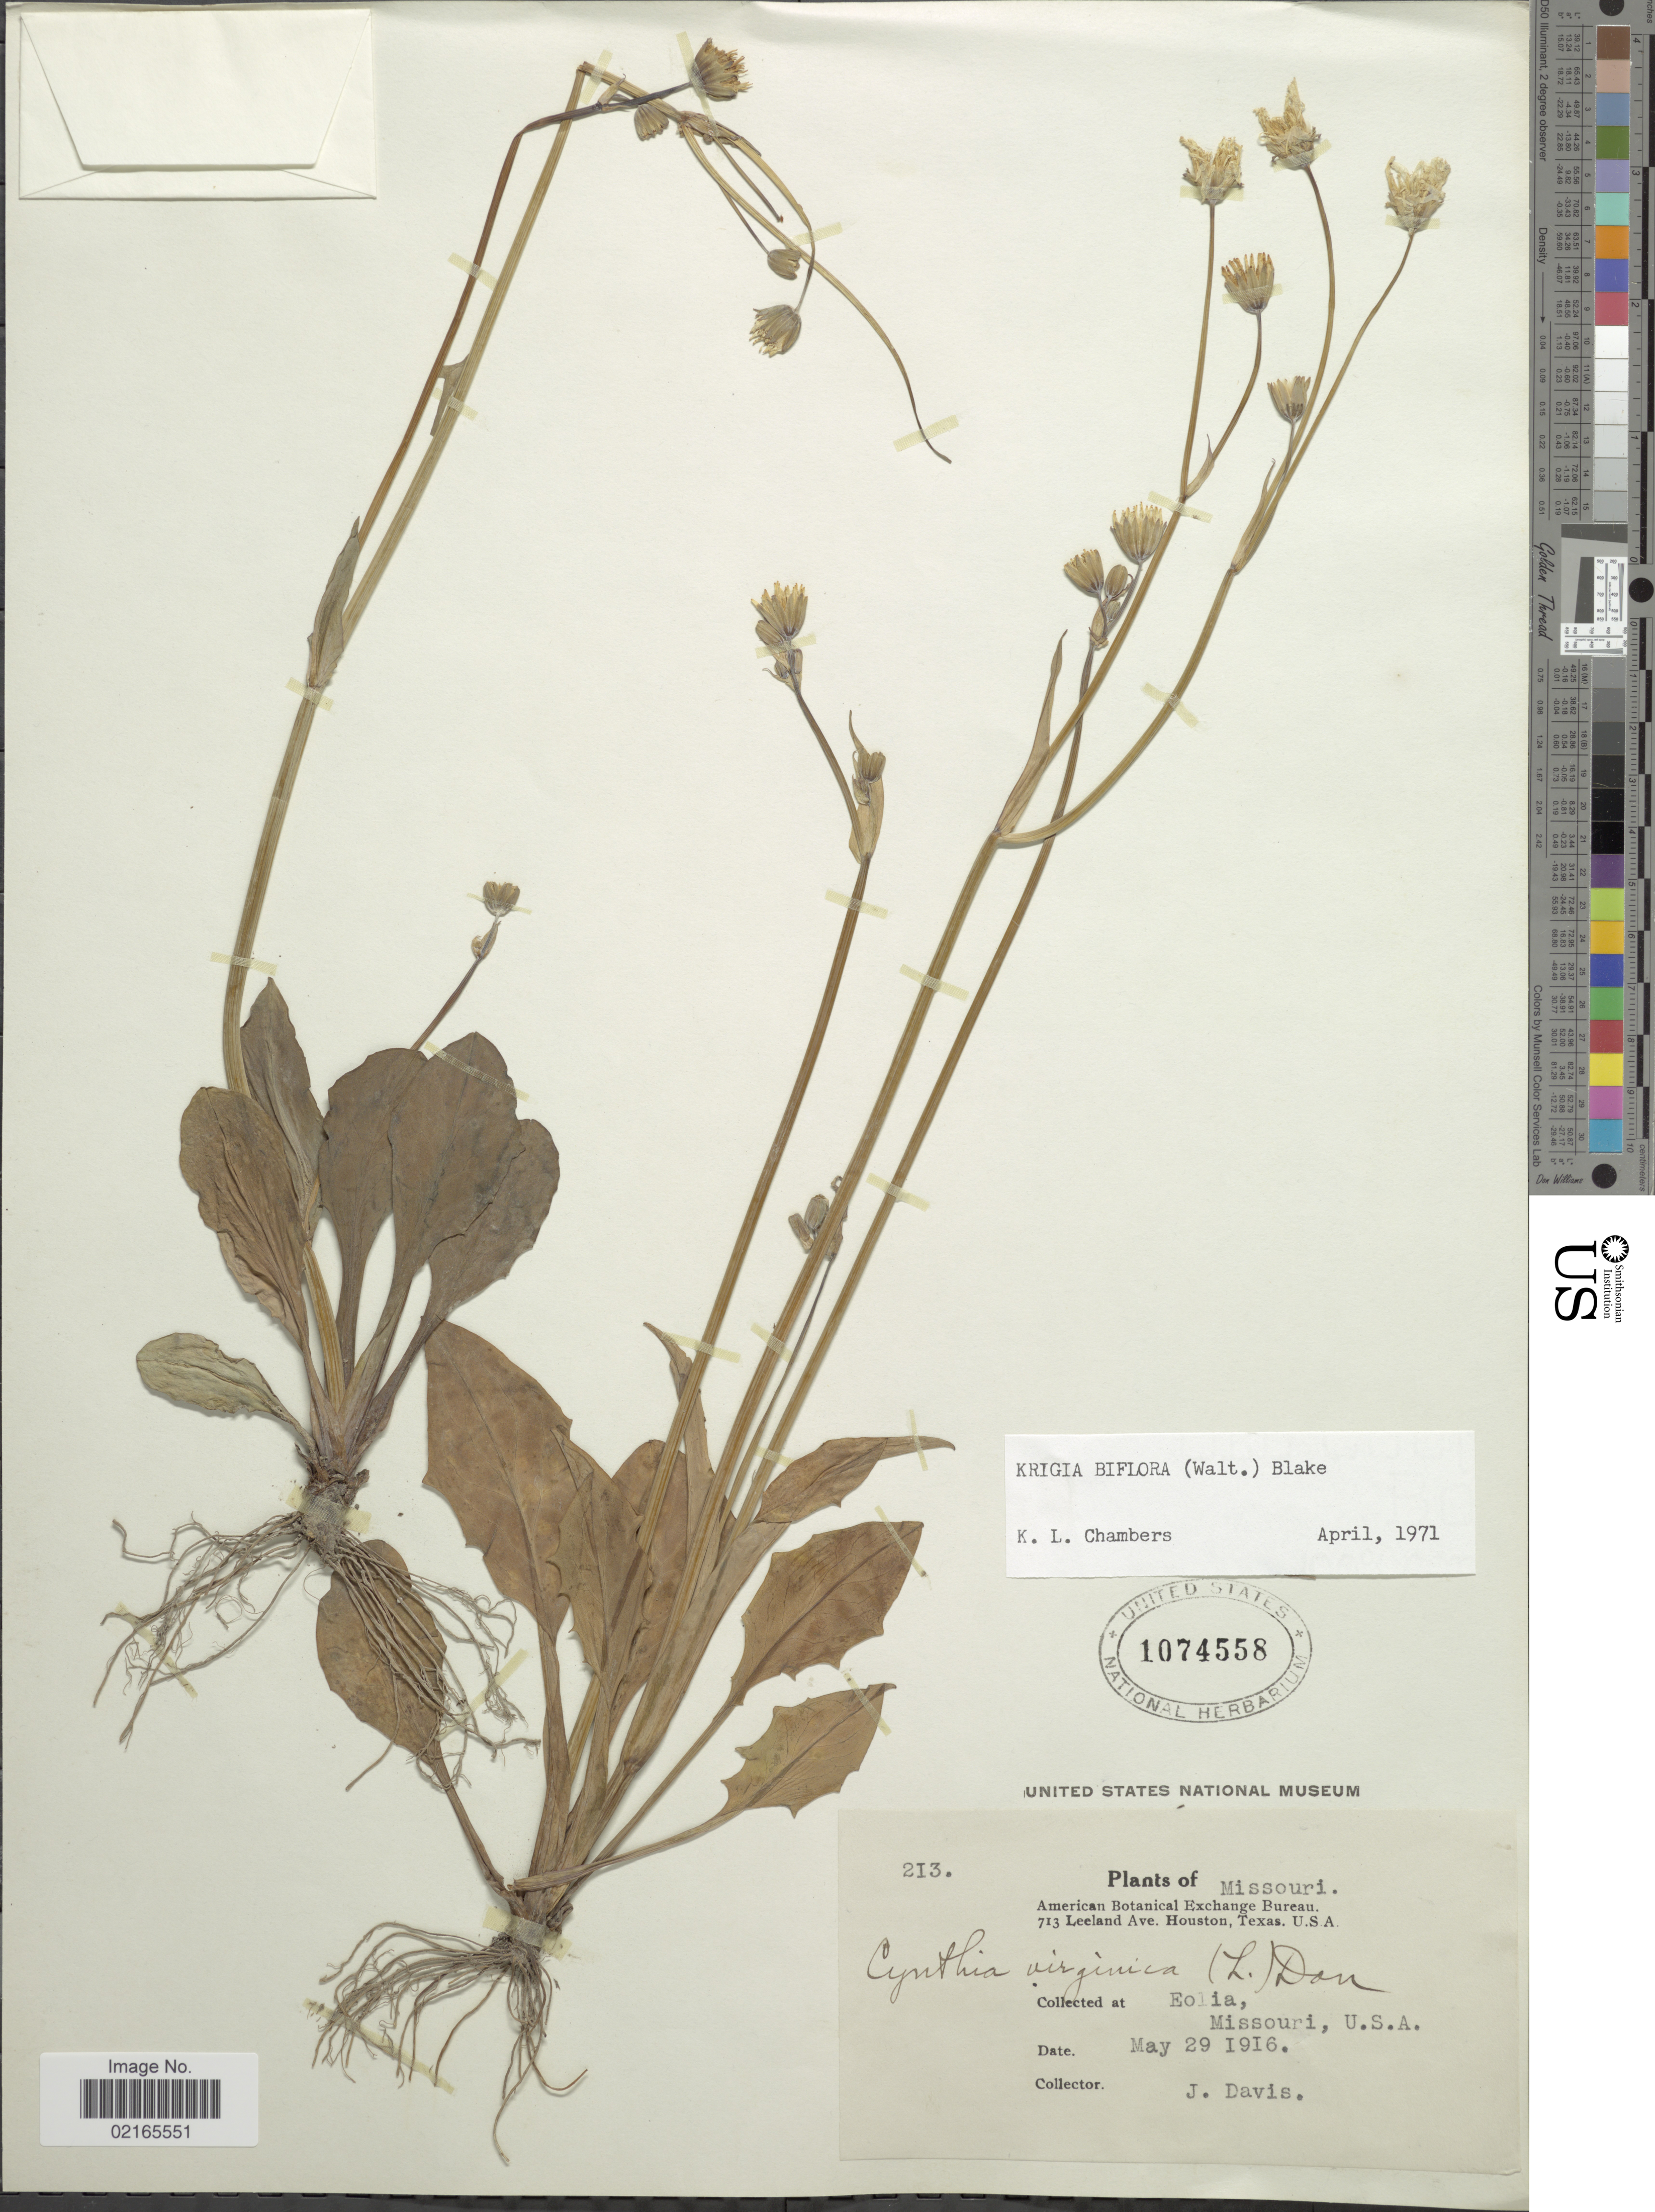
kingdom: Plantae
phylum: Tracheophyta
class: Magnoliopsida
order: Asterales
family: Asteraceae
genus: Krigia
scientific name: Krigia biflora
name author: (Walter) S.F. Blake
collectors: J. Davis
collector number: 213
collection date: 1916-05-29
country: United States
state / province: Missouri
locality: Eolia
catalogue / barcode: US 1074558